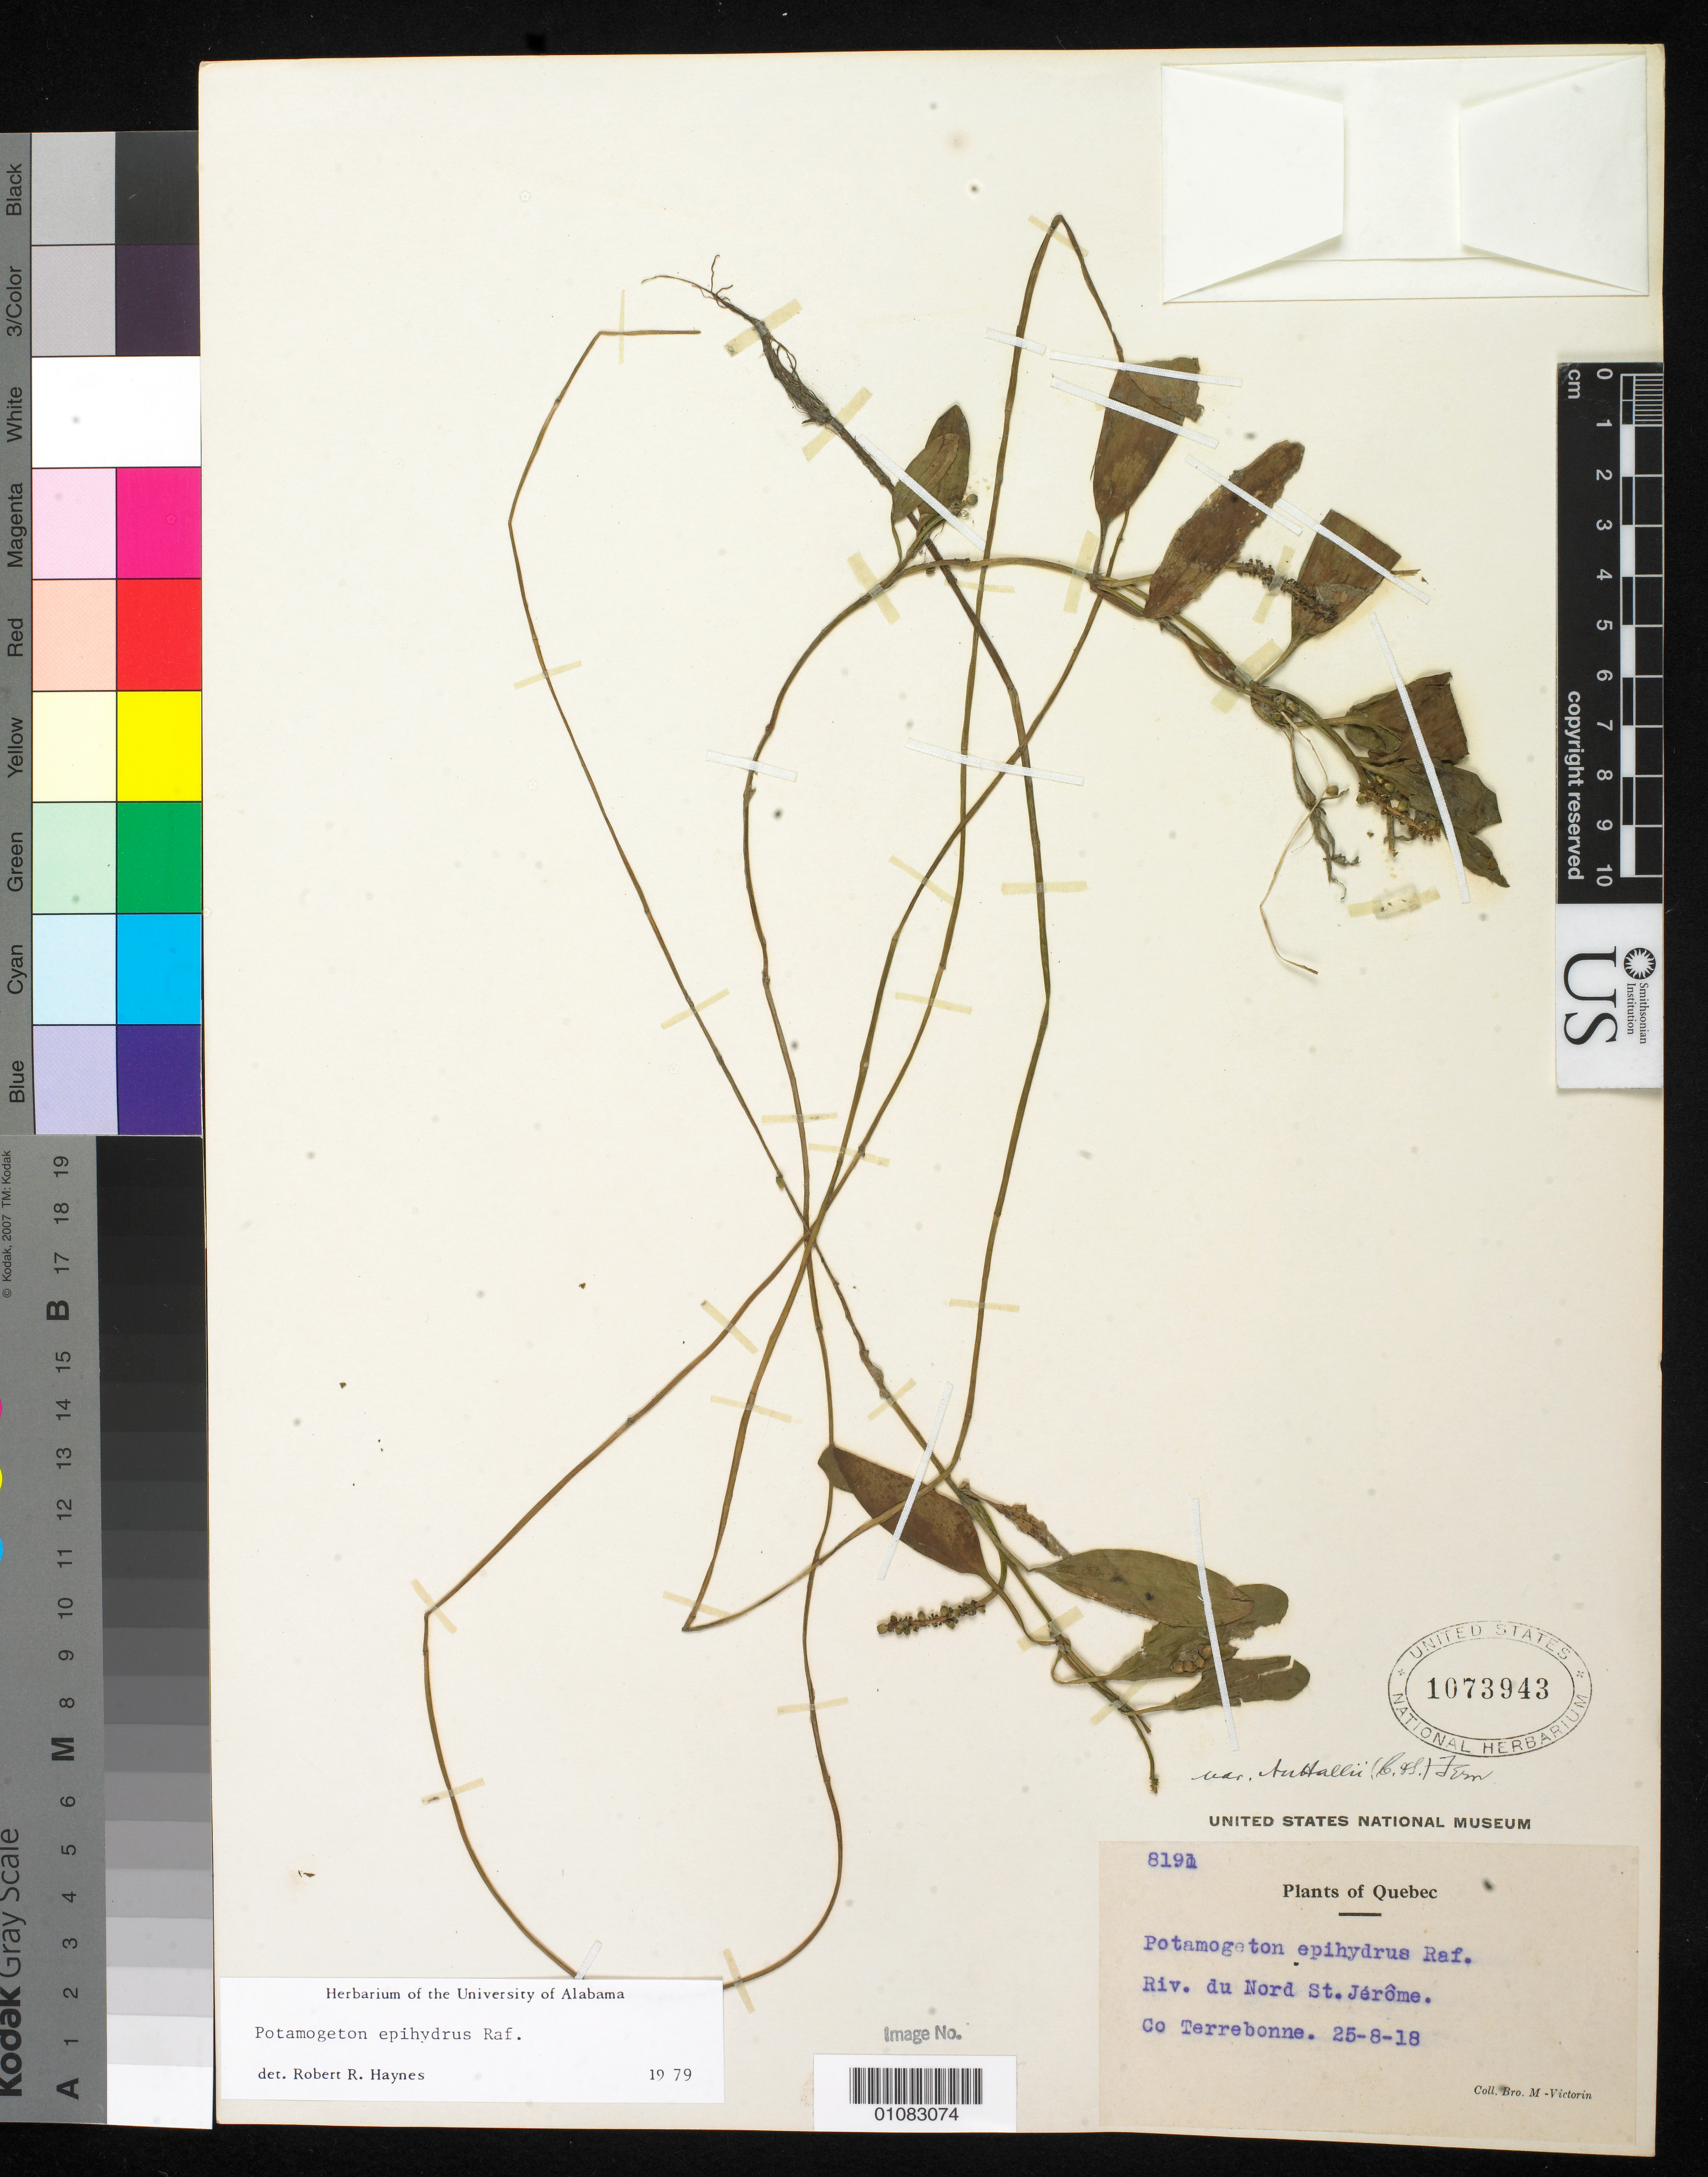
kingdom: Plantae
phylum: Tracheophyta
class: Liliopsida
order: Alismatales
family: Potamogetonaceae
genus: Potamogeton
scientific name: Potamogeton epihydrus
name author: Raf.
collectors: Fr. Marie-Victorin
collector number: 8191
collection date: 1918-08-25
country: Canada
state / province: Quebec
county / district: Terrebonne County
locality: St. Jerome, Nord River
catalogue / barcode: US 1073943